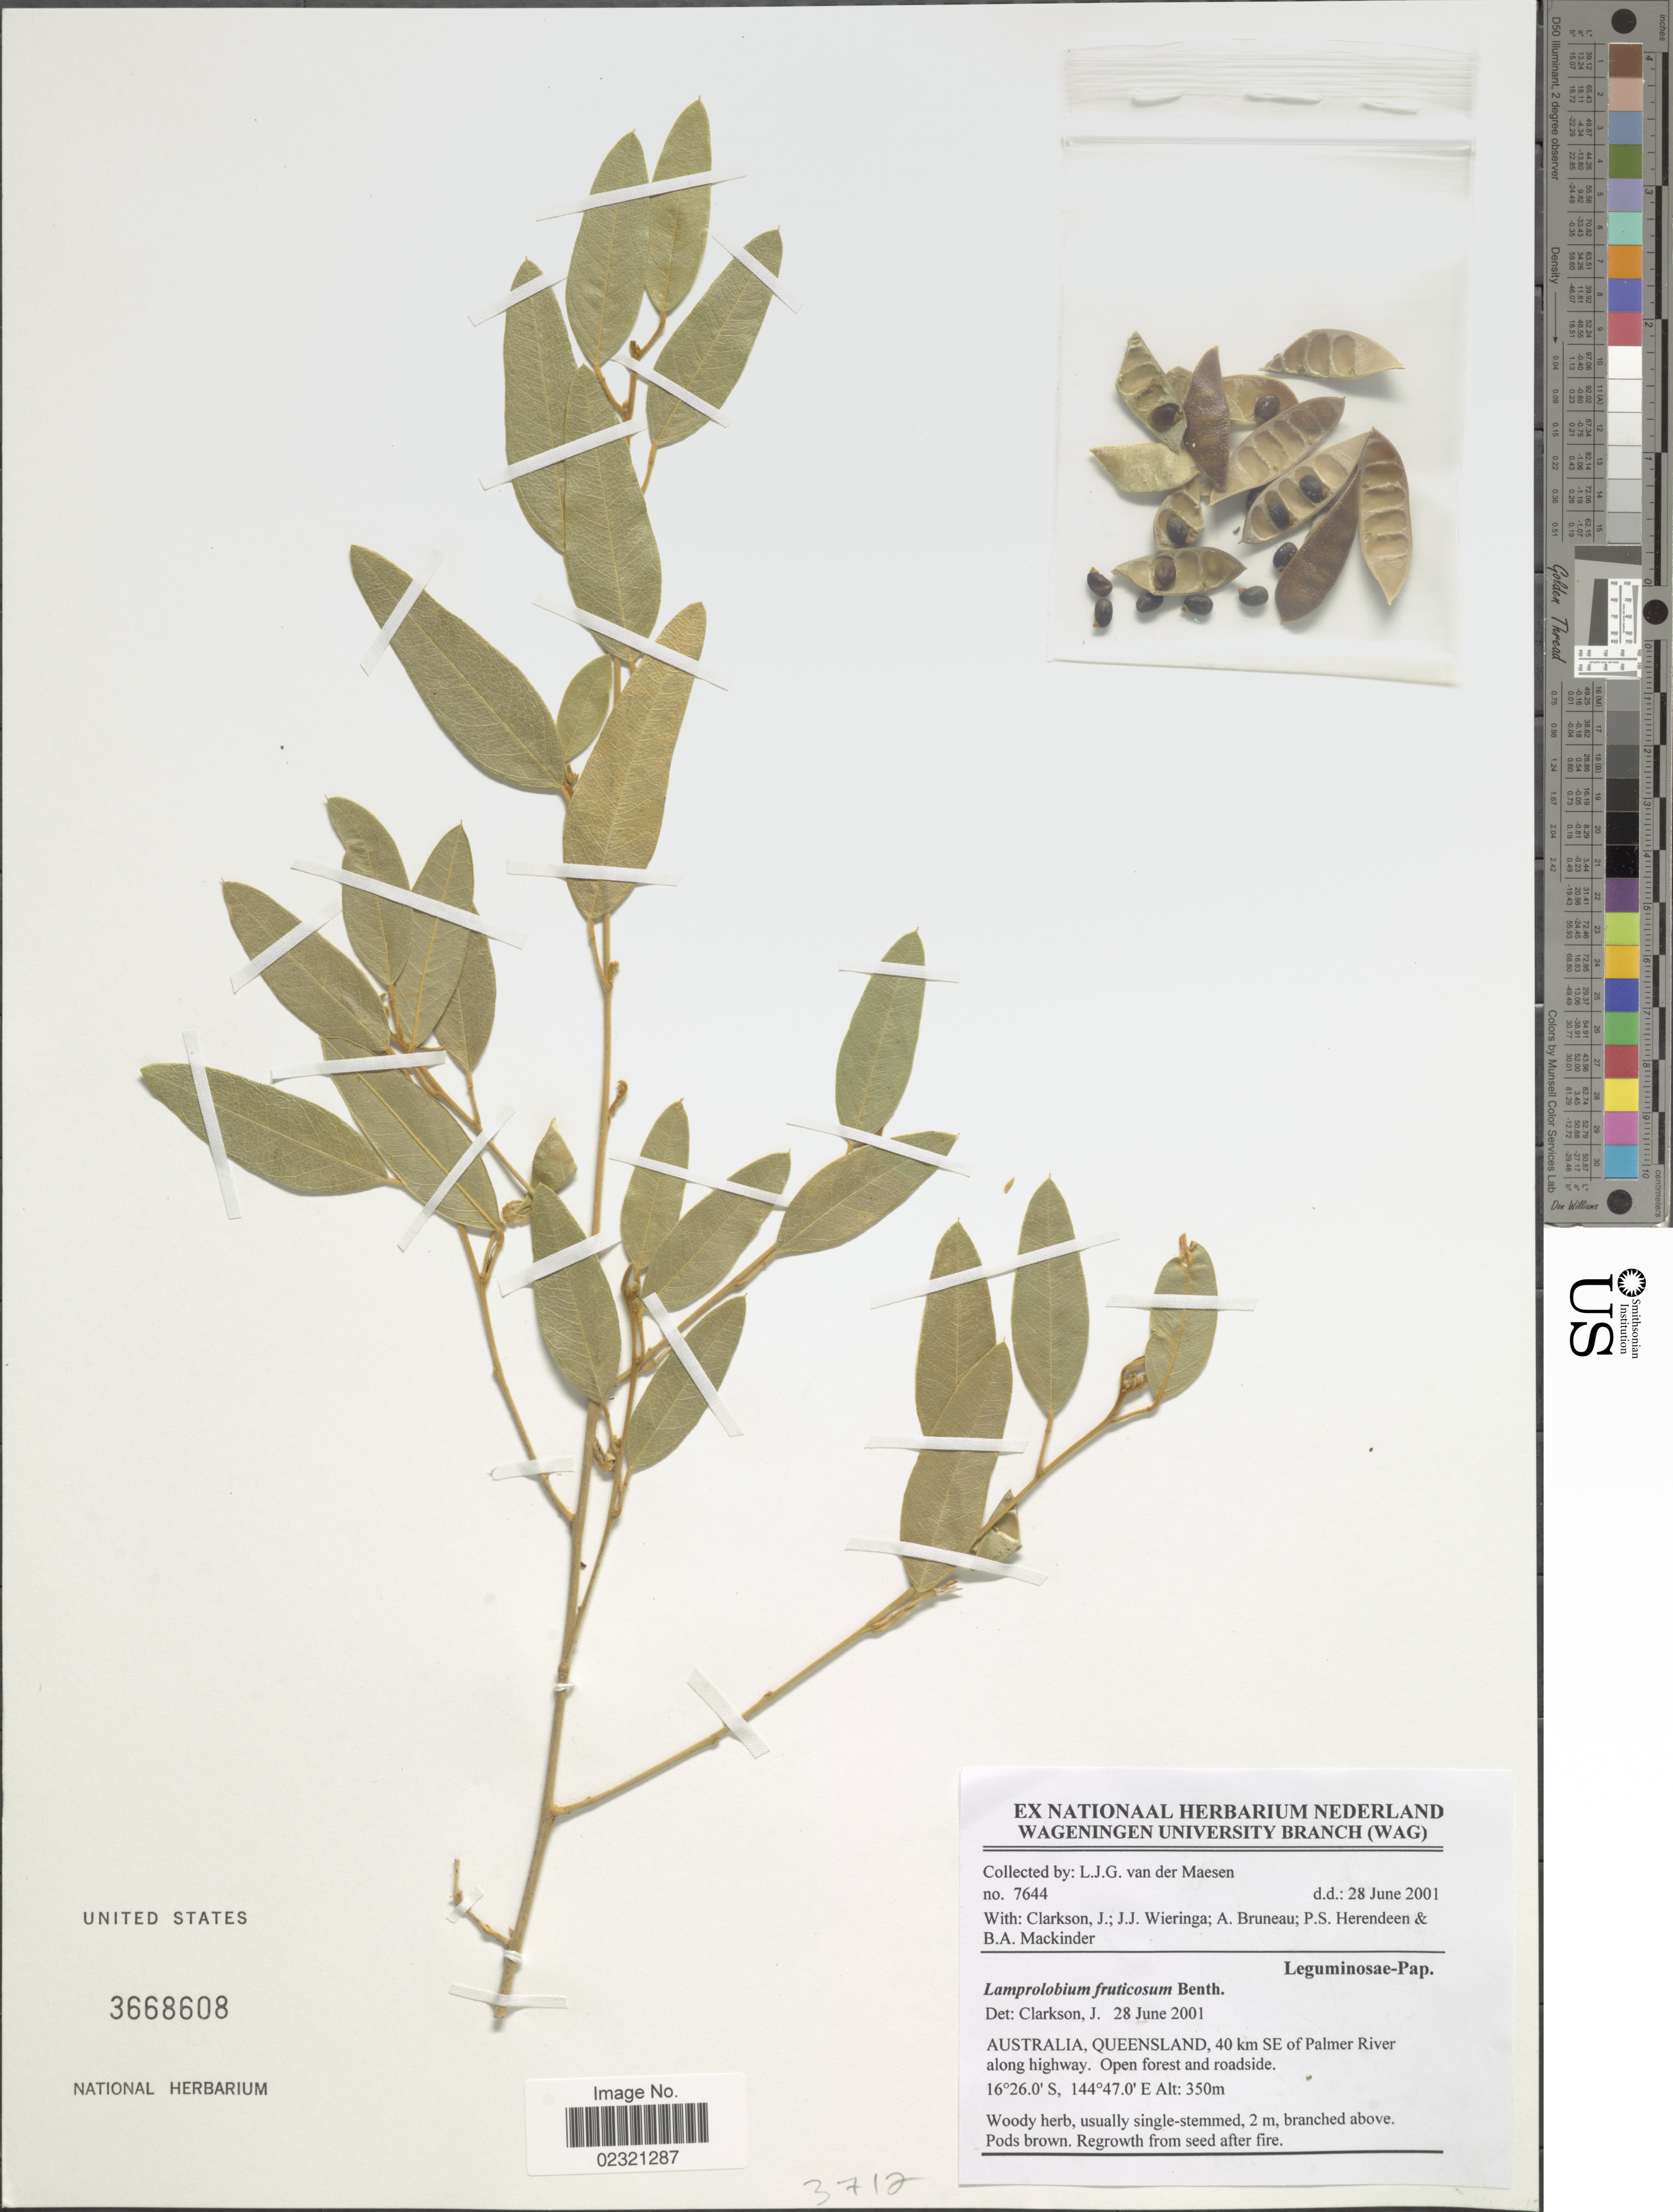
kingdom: Plantae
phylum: Tracheophyta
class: Magnoliopsida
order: Fabales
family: Fabaceae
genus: Lamprolobium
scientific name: Lamprolobium fruticosum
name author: Benth.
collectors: J. Clarkson, J. Wieringa, A. Bruneau, P. S. Herendeen & B. Mackinder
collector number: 7644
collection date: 2001-06-28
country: Australia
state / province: Queensland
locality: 40 km SE of Palmer River along highway, open forest and hillside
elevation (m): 350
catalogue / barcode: US 3668608